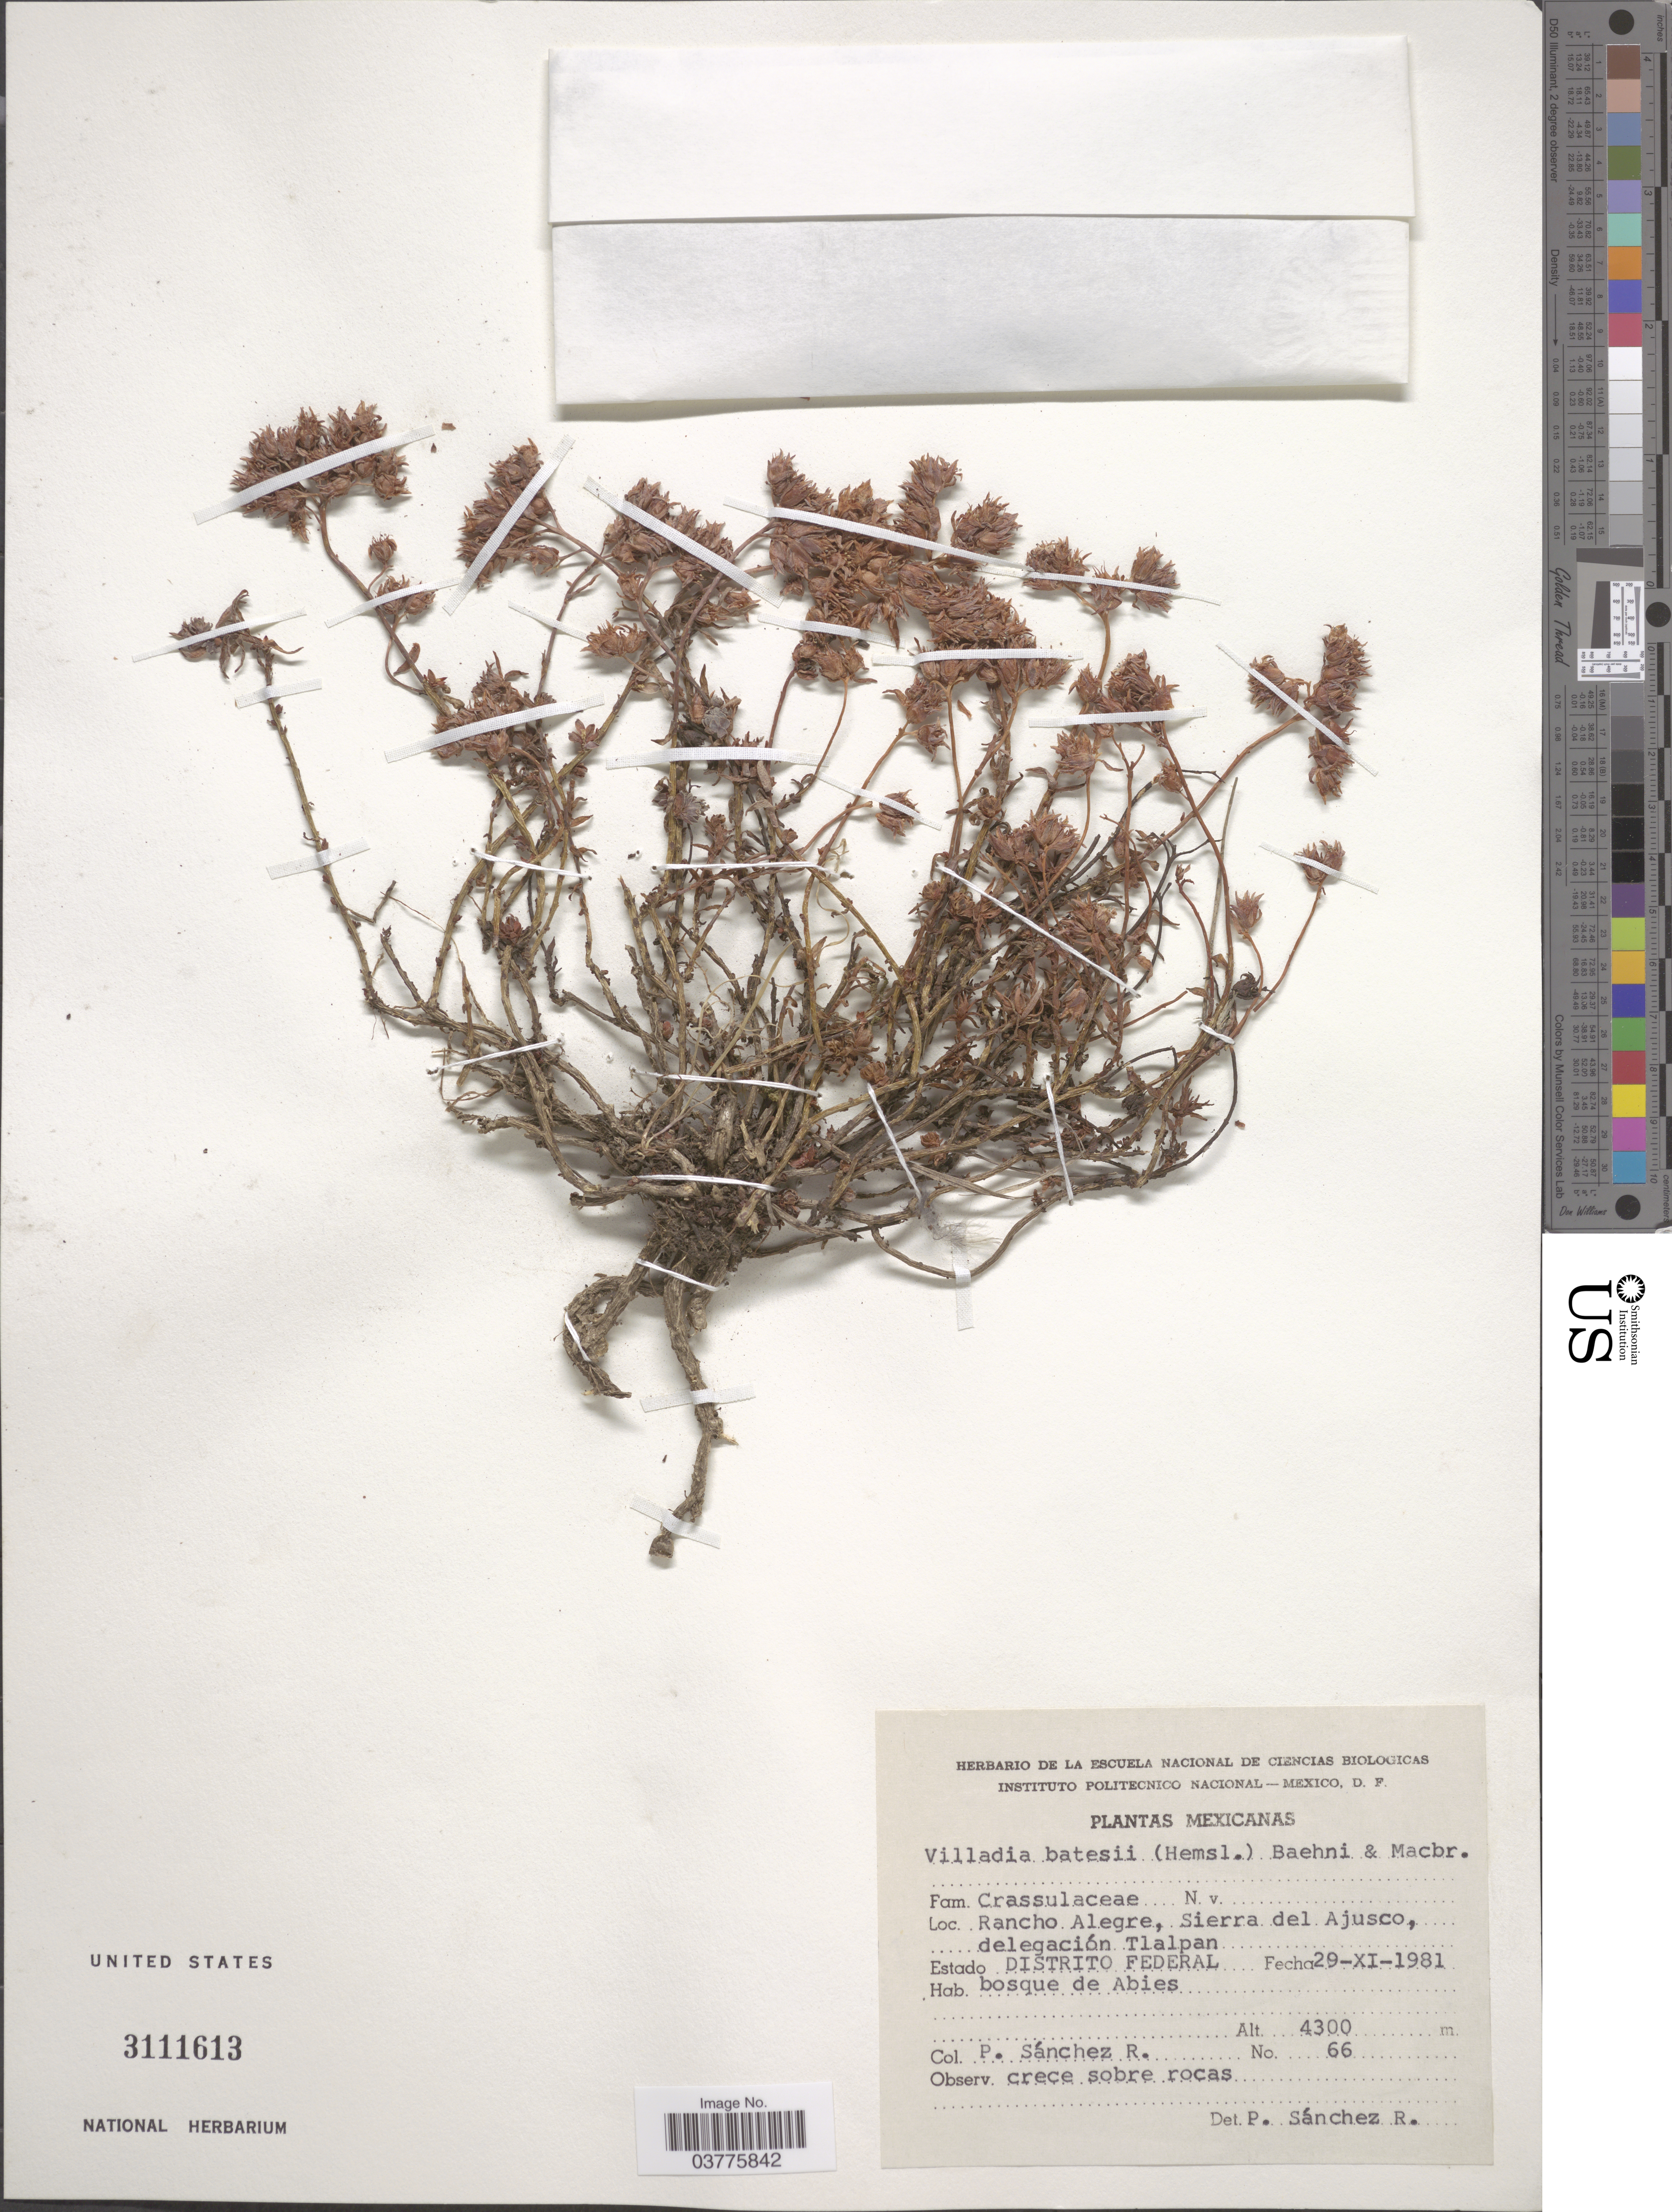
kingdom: Plantae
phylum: Tracheophyta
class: Magnoliopsida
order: Saxifragales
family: Crassulaceae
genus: Sedum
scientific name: Sedum goldmanii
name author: (Rose) Moran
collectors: P. Sánchez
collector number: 66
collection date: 1981-11-29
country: Mexico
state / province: Distrito Federal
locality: Rancho Alegre, Sierra del Ajusco, delegación Tlalpan.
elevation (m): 4300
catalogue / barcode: US 3111613